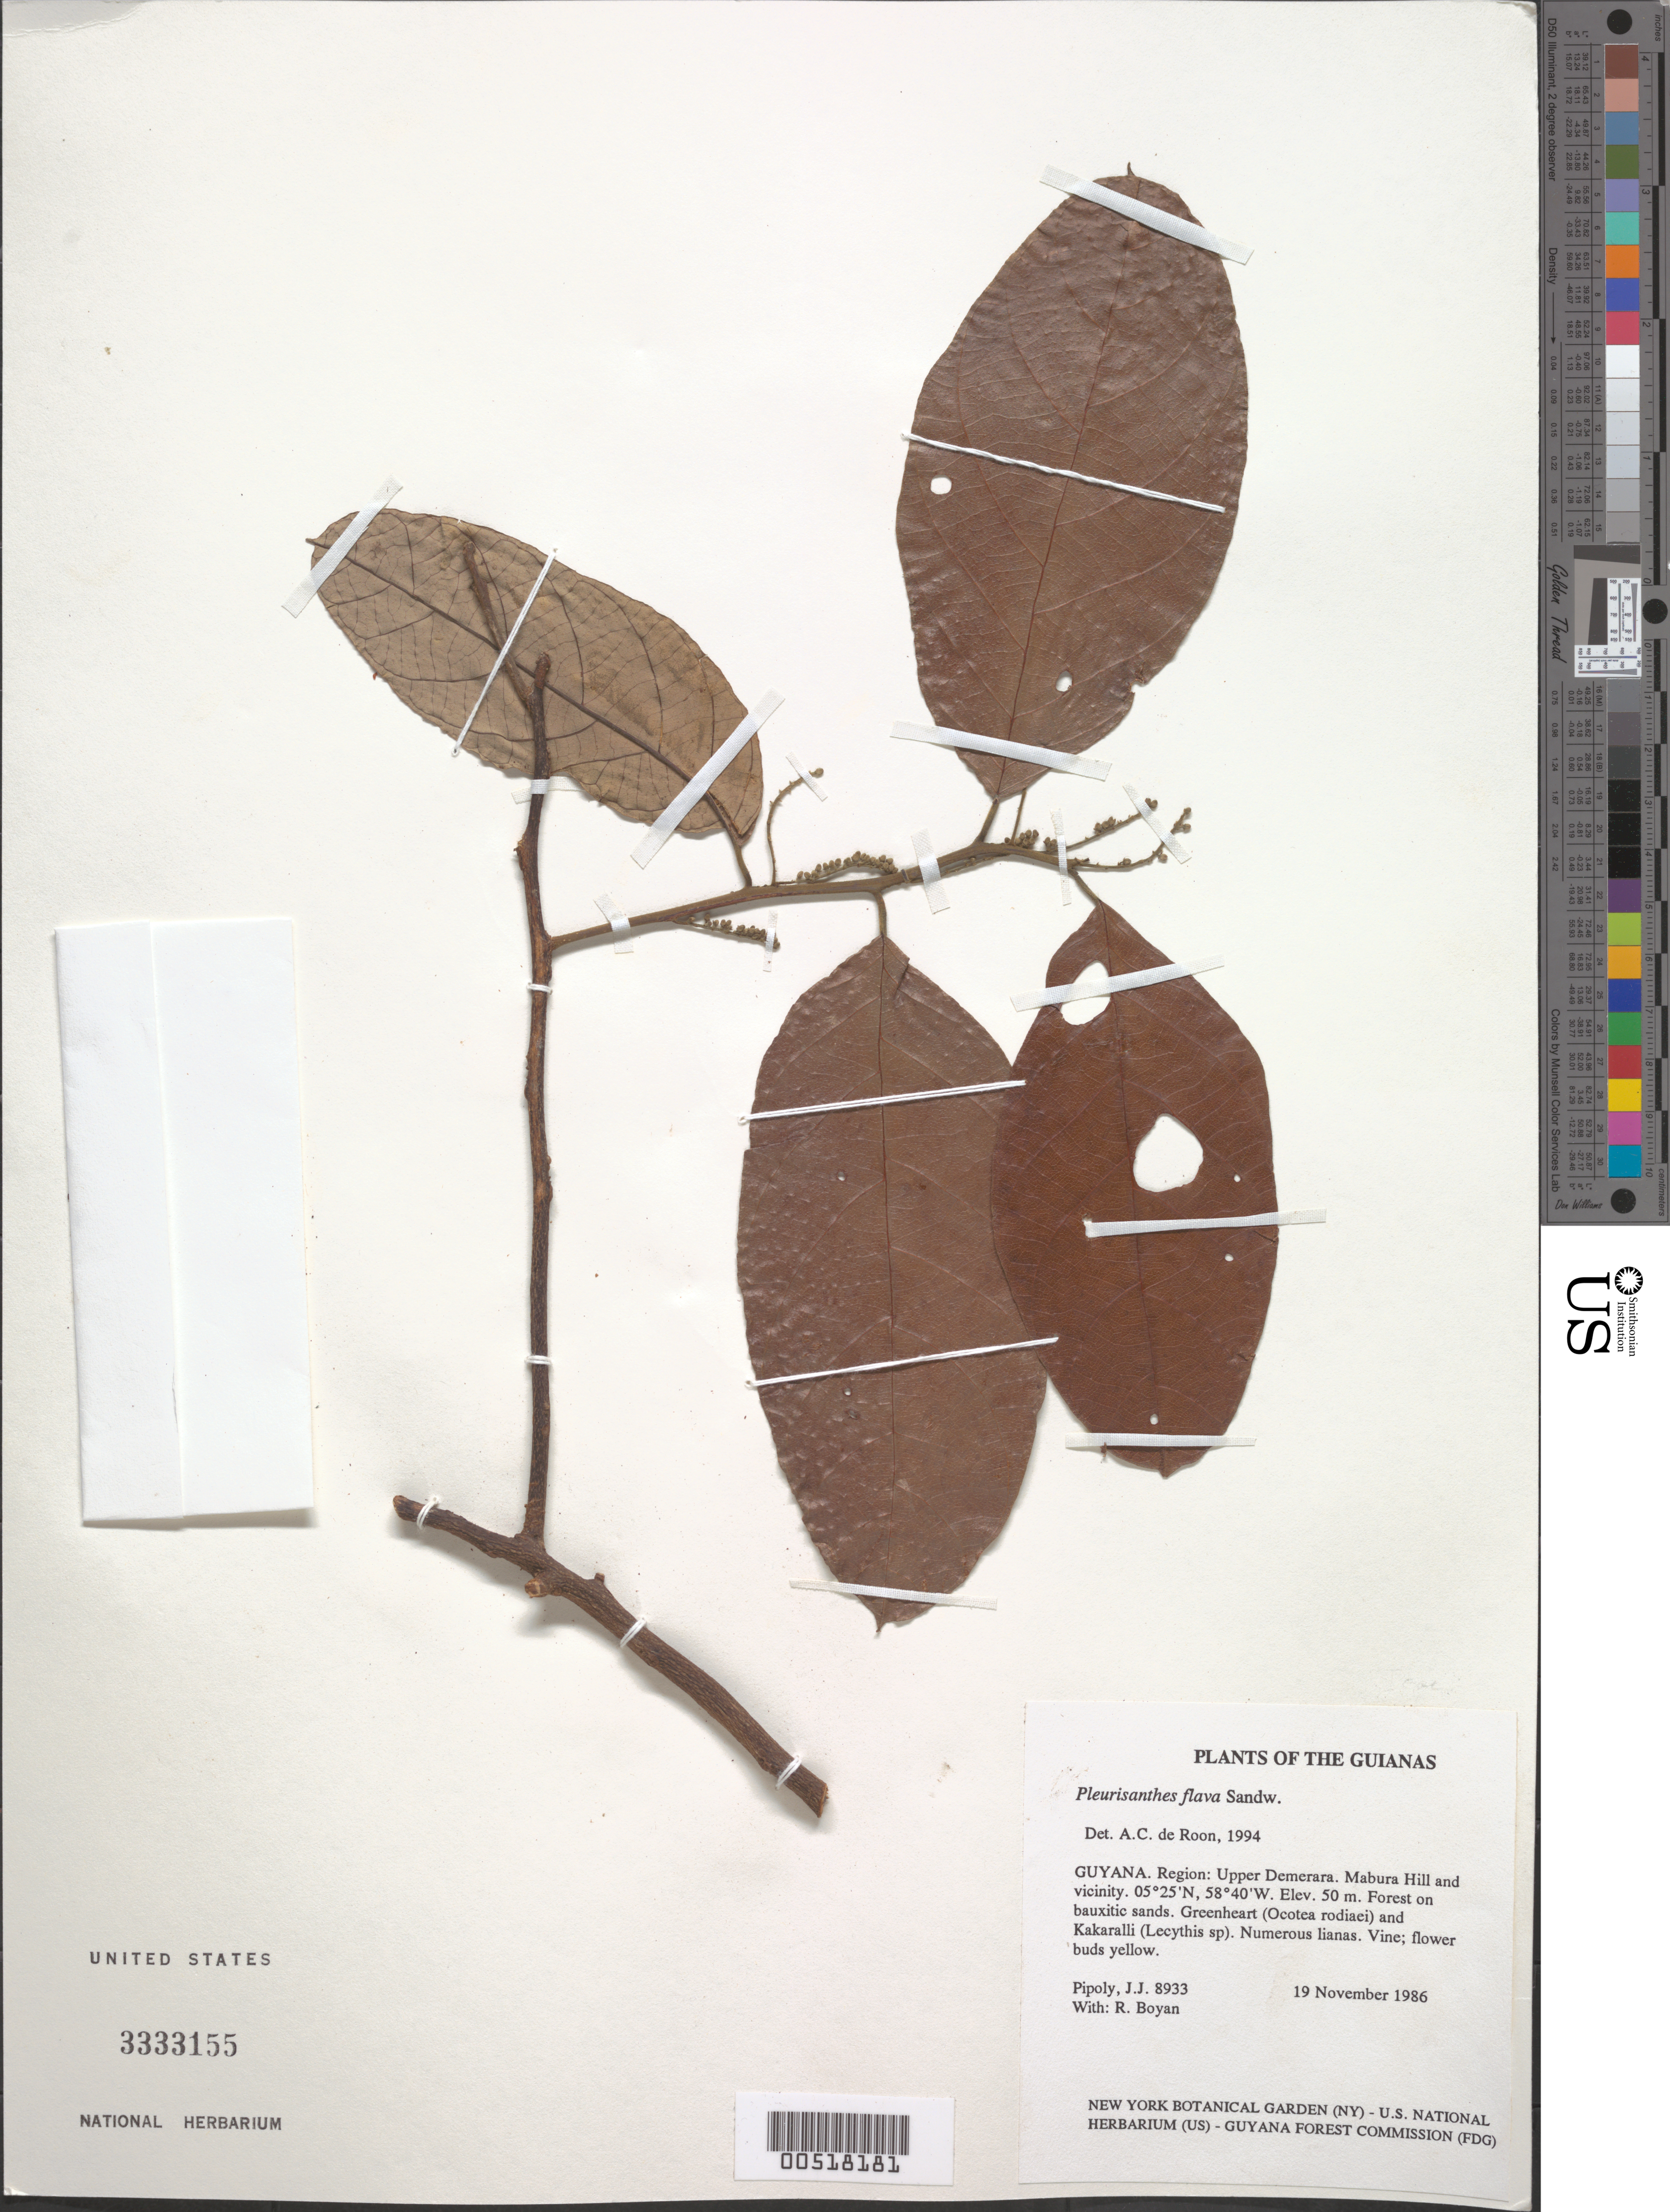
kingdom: Plantae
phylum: Tracheophyta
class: Magnoliopsida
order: Icacinales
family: Icacinaceae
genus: Pleurisanthes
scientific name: Pleurisanthes flava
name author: Sandwith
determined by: de Roon, A. C.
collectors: J. J. Pipoly & R. Boyan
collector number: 8933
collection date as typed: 19 November 1986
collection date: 1986-11-19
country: Guyana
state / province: U. Demerara-Berbice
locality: Mabura Hill and vicinity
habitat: Forest on bauxitic sands. Greenheart (Ocotea rodiaei) and Kakaralli (Lecythis sp). Numerous lianas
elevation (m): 50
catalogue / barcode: US 3333155